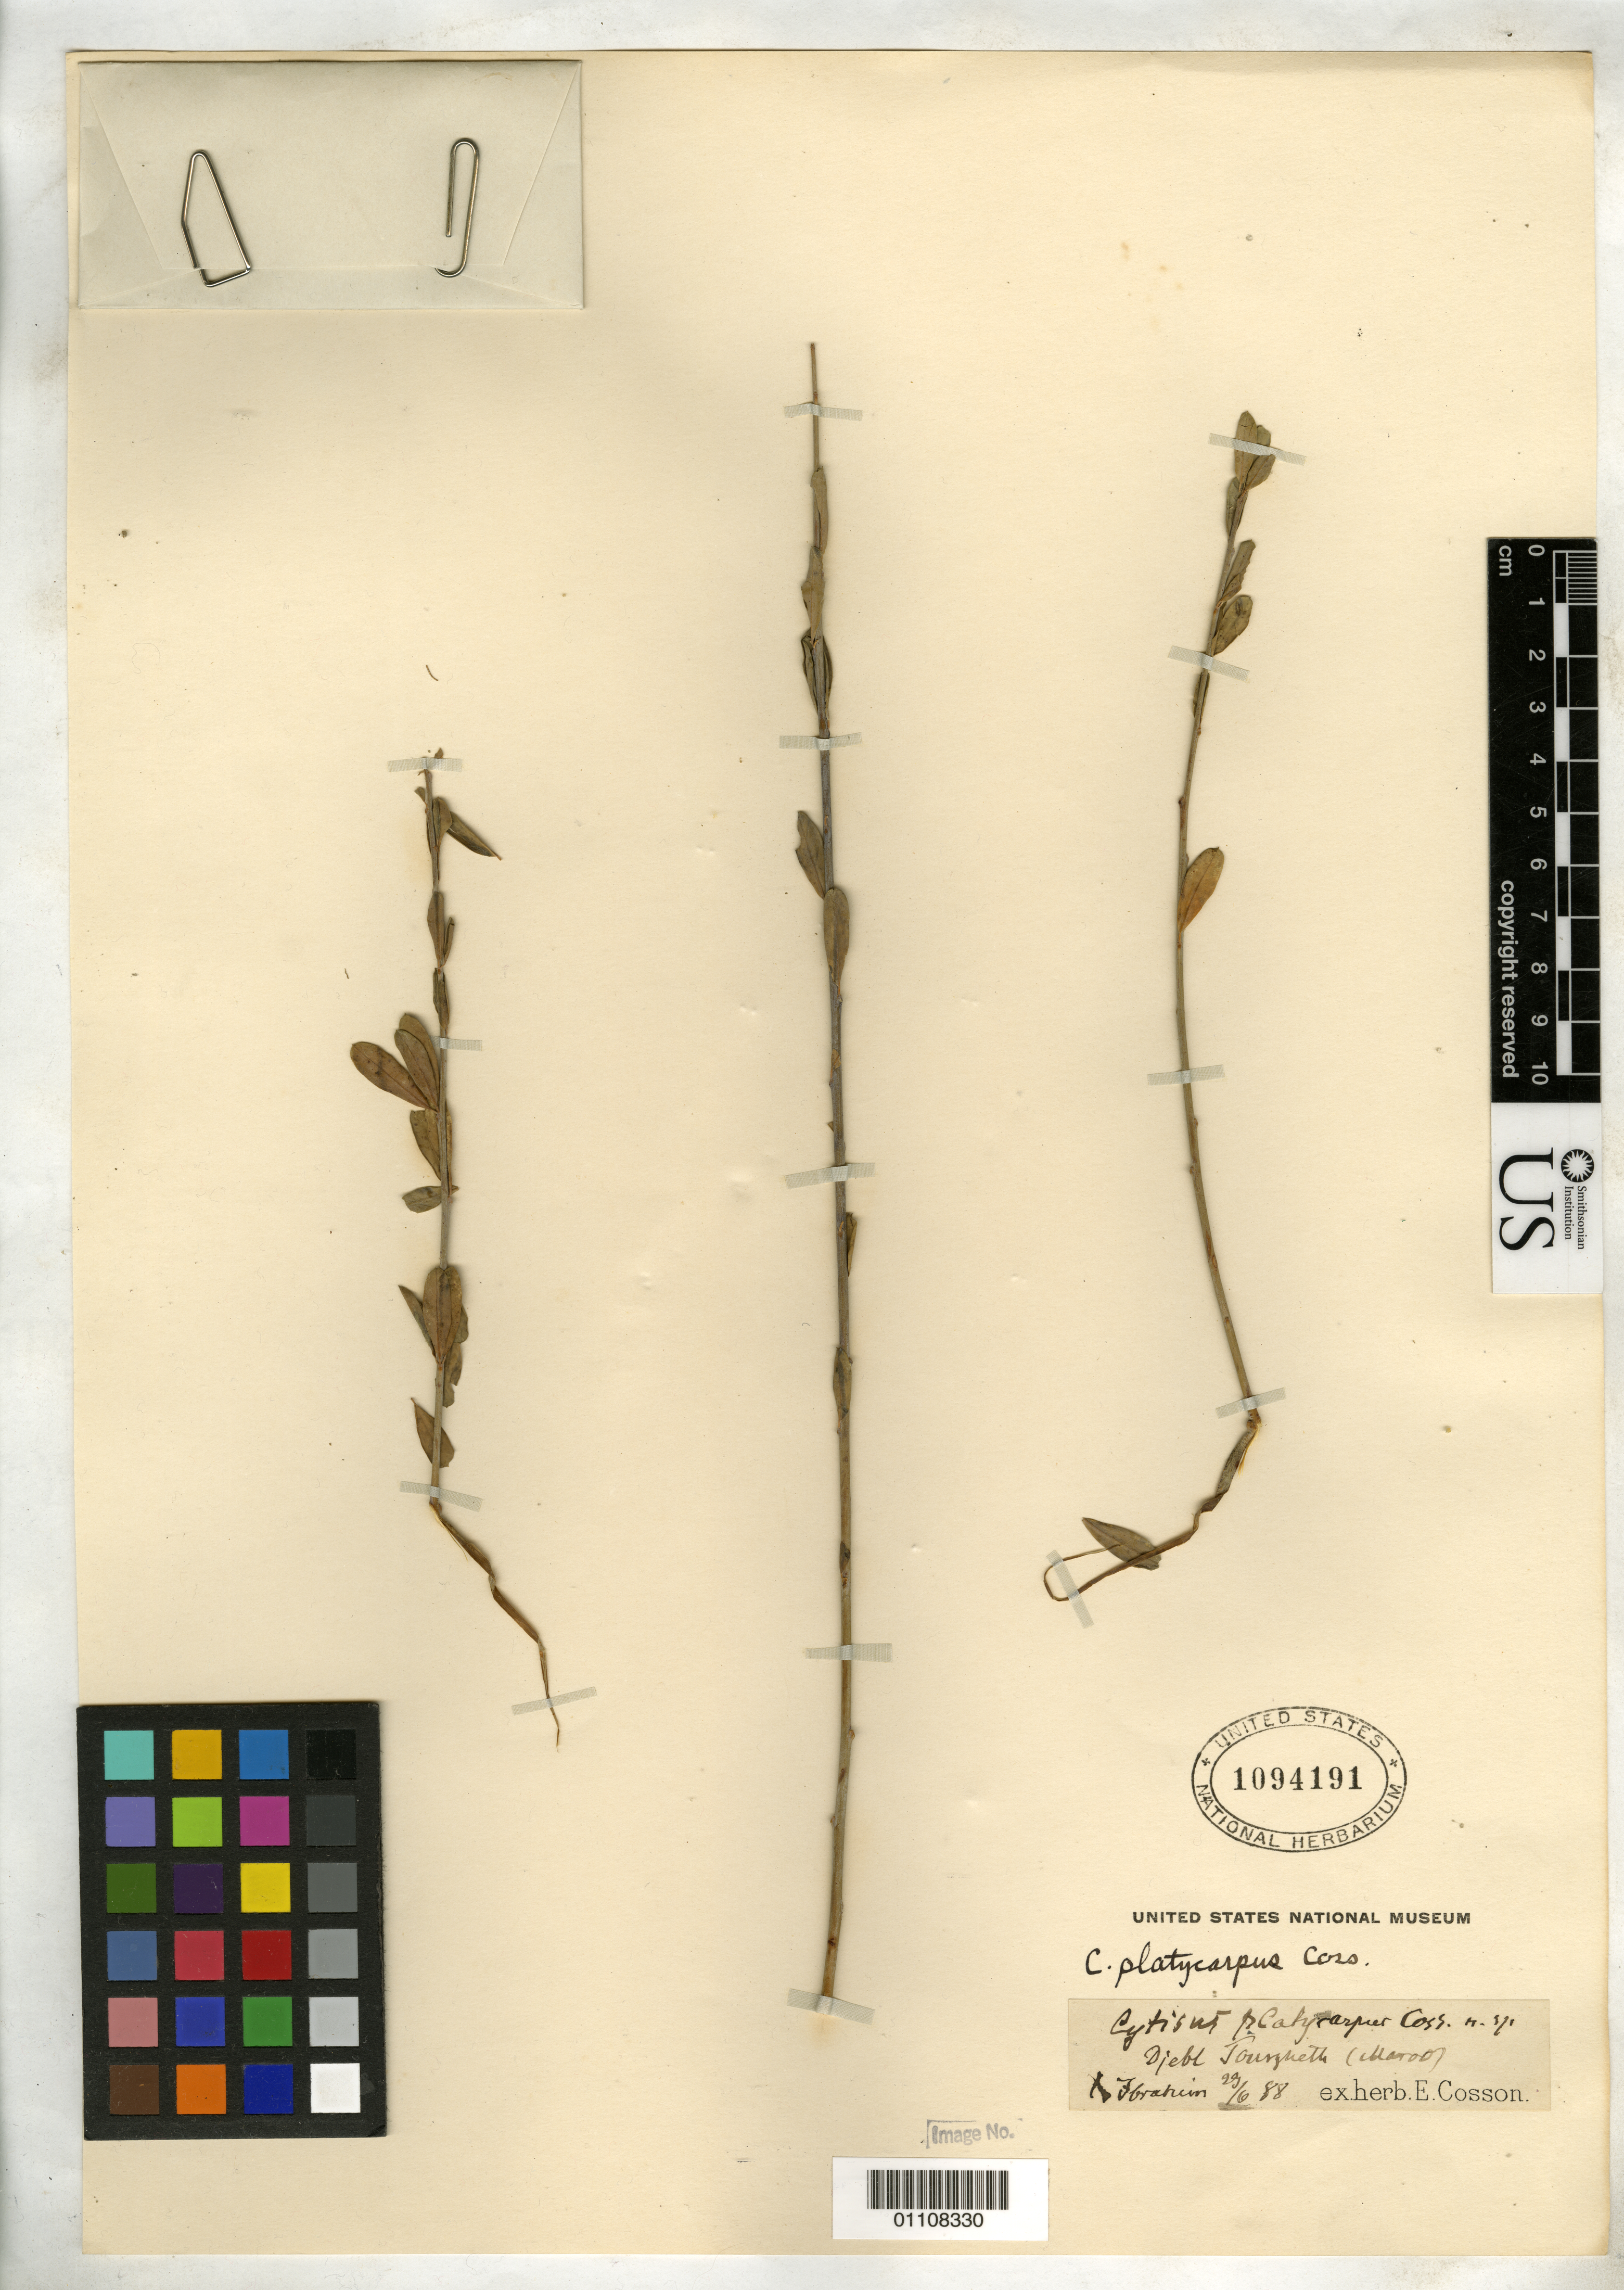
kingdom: Plantae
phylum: Tracheophyta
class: Magnoliopsida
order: Fabales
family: Fabaceae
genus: Laburnum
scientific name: Laburnum platycarpum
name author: Maire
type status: Syntype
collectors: -. Ibrahim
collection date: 1888-06-29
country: Morocco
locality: Tourgueth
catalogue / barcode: US 1094191